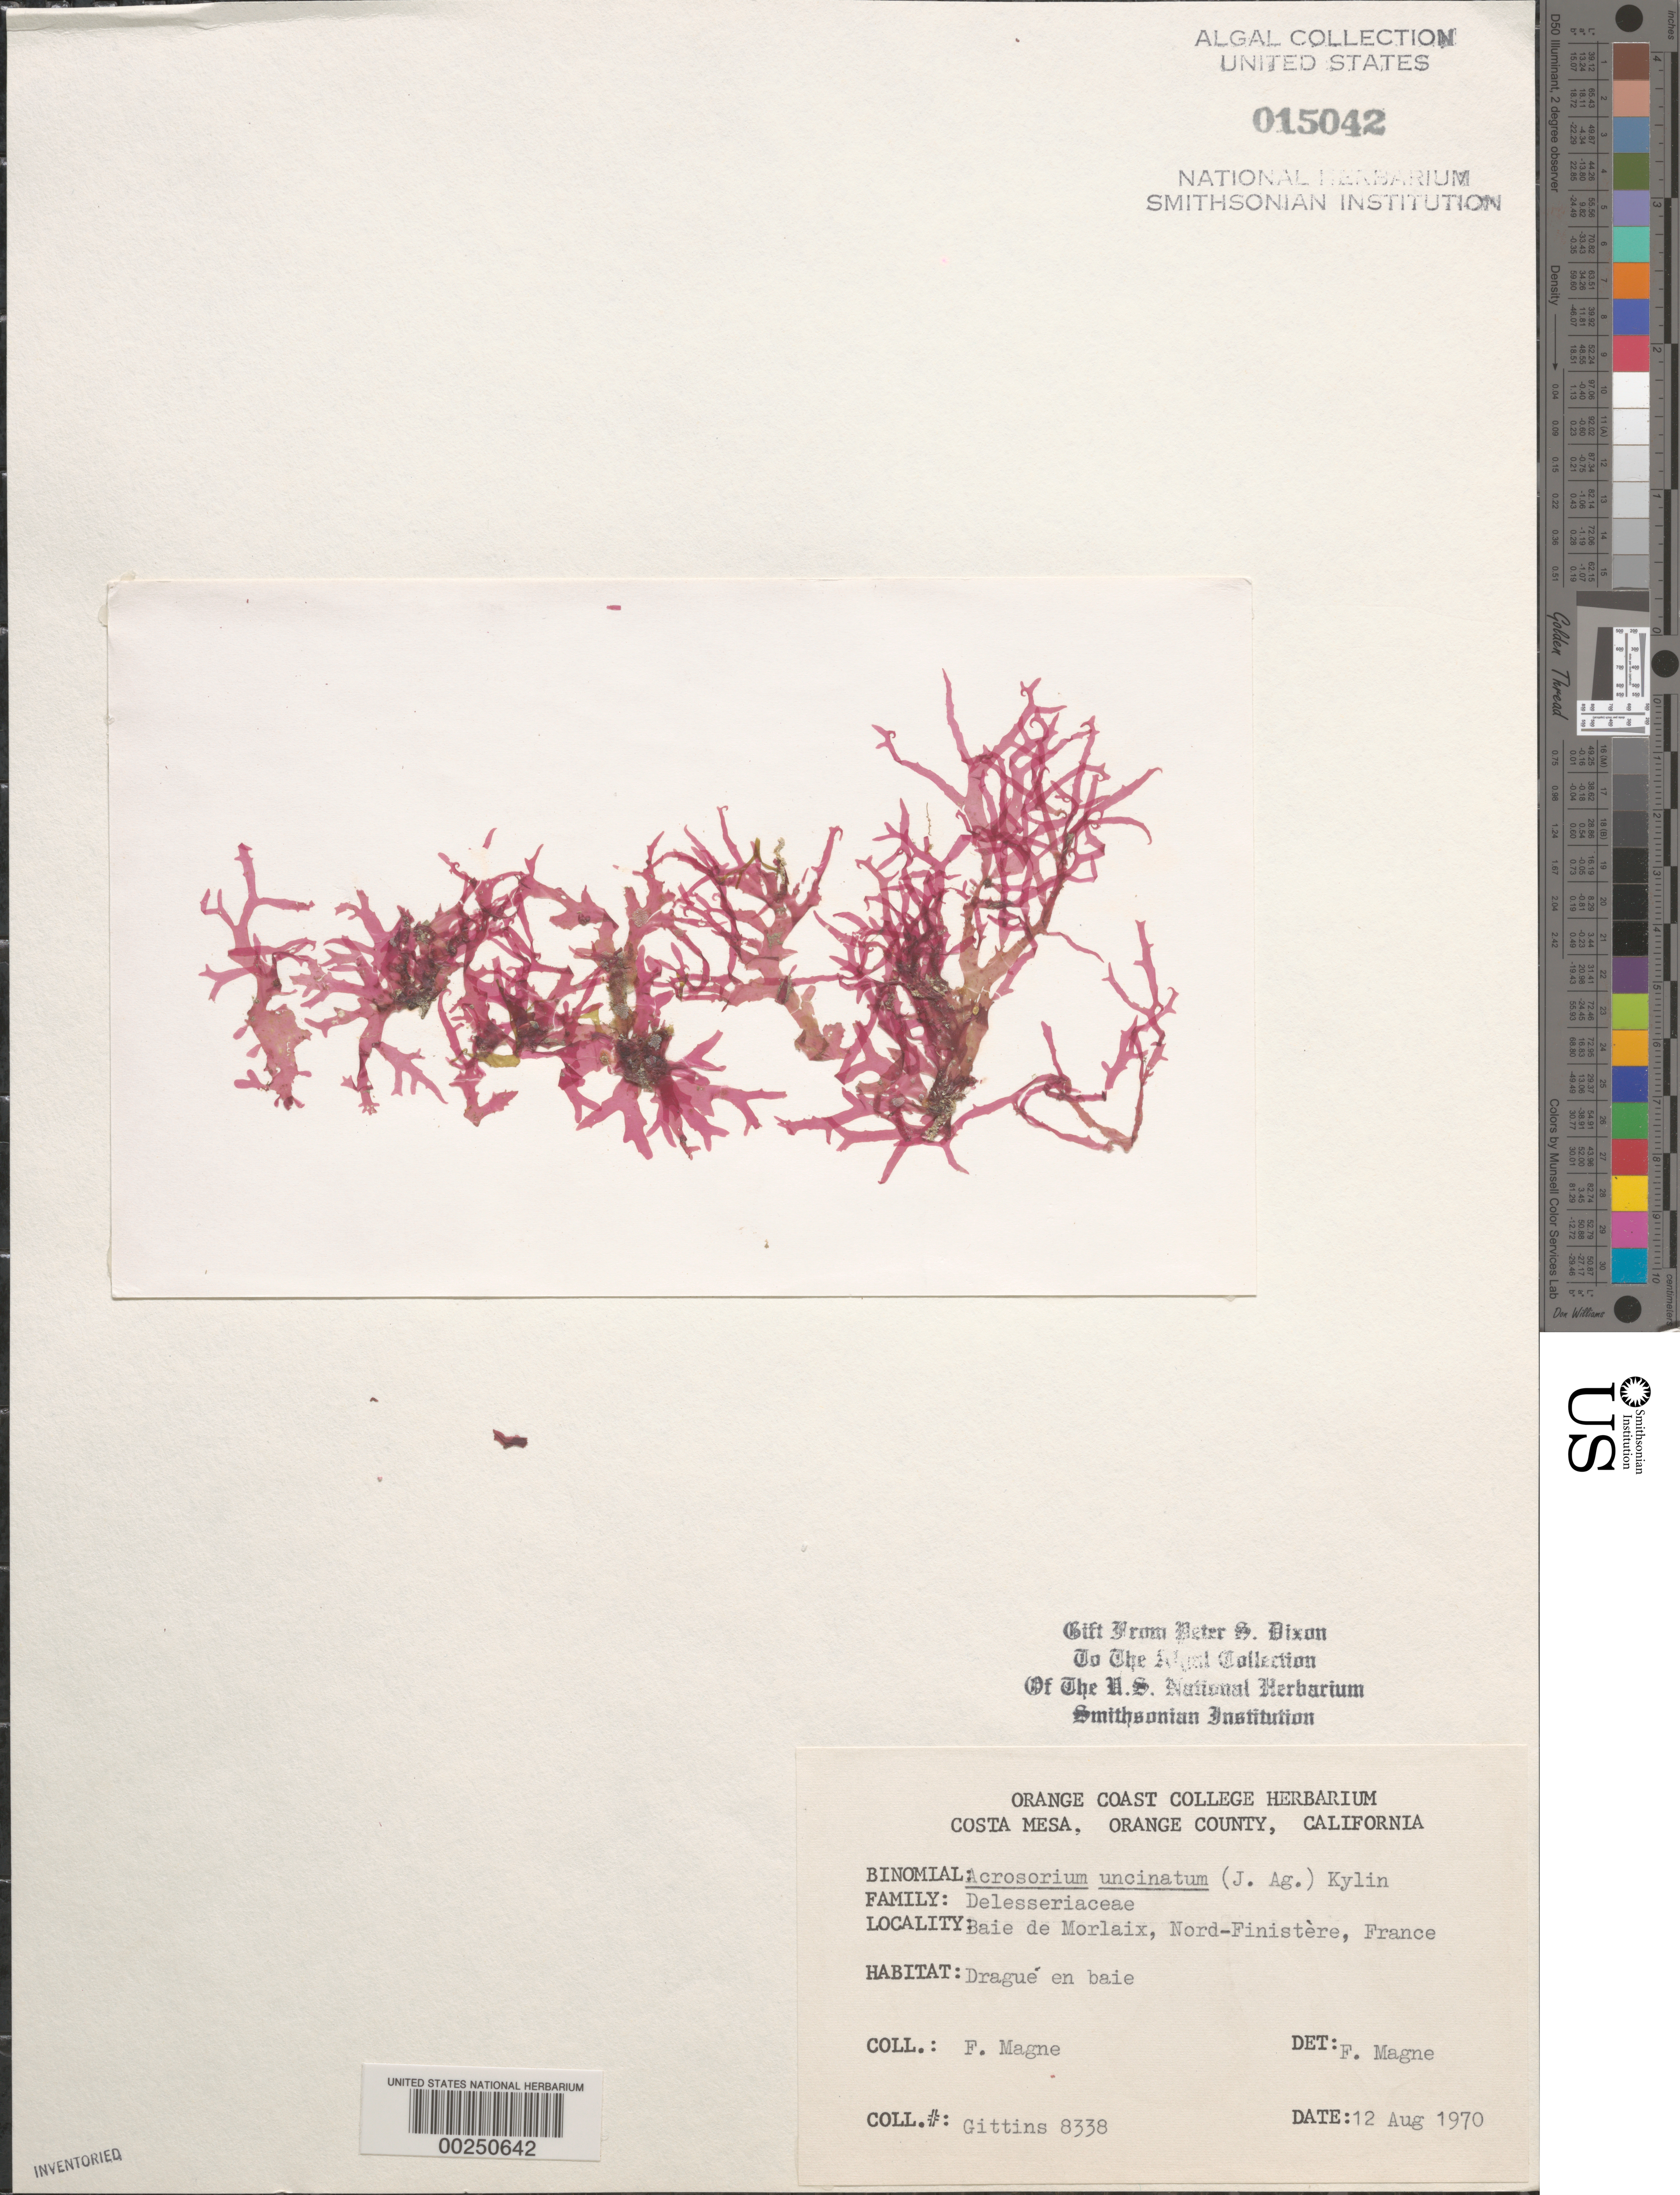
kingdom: Plantae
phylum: Rhodophyta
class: Florideophyceae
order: Ceramiales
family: Delesseriaceae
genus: Cryptopleura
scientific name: Cryptopleura ramosa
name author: (Huds.) L.M. Newton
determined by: Algae name updating Project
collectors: F. Magne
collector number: Btg 8338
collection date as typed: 12 Aug 1970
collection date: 1970-08-12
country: France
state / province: Bretagne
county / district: Finistère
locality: Baix de Morlaix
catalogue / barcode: US 15042